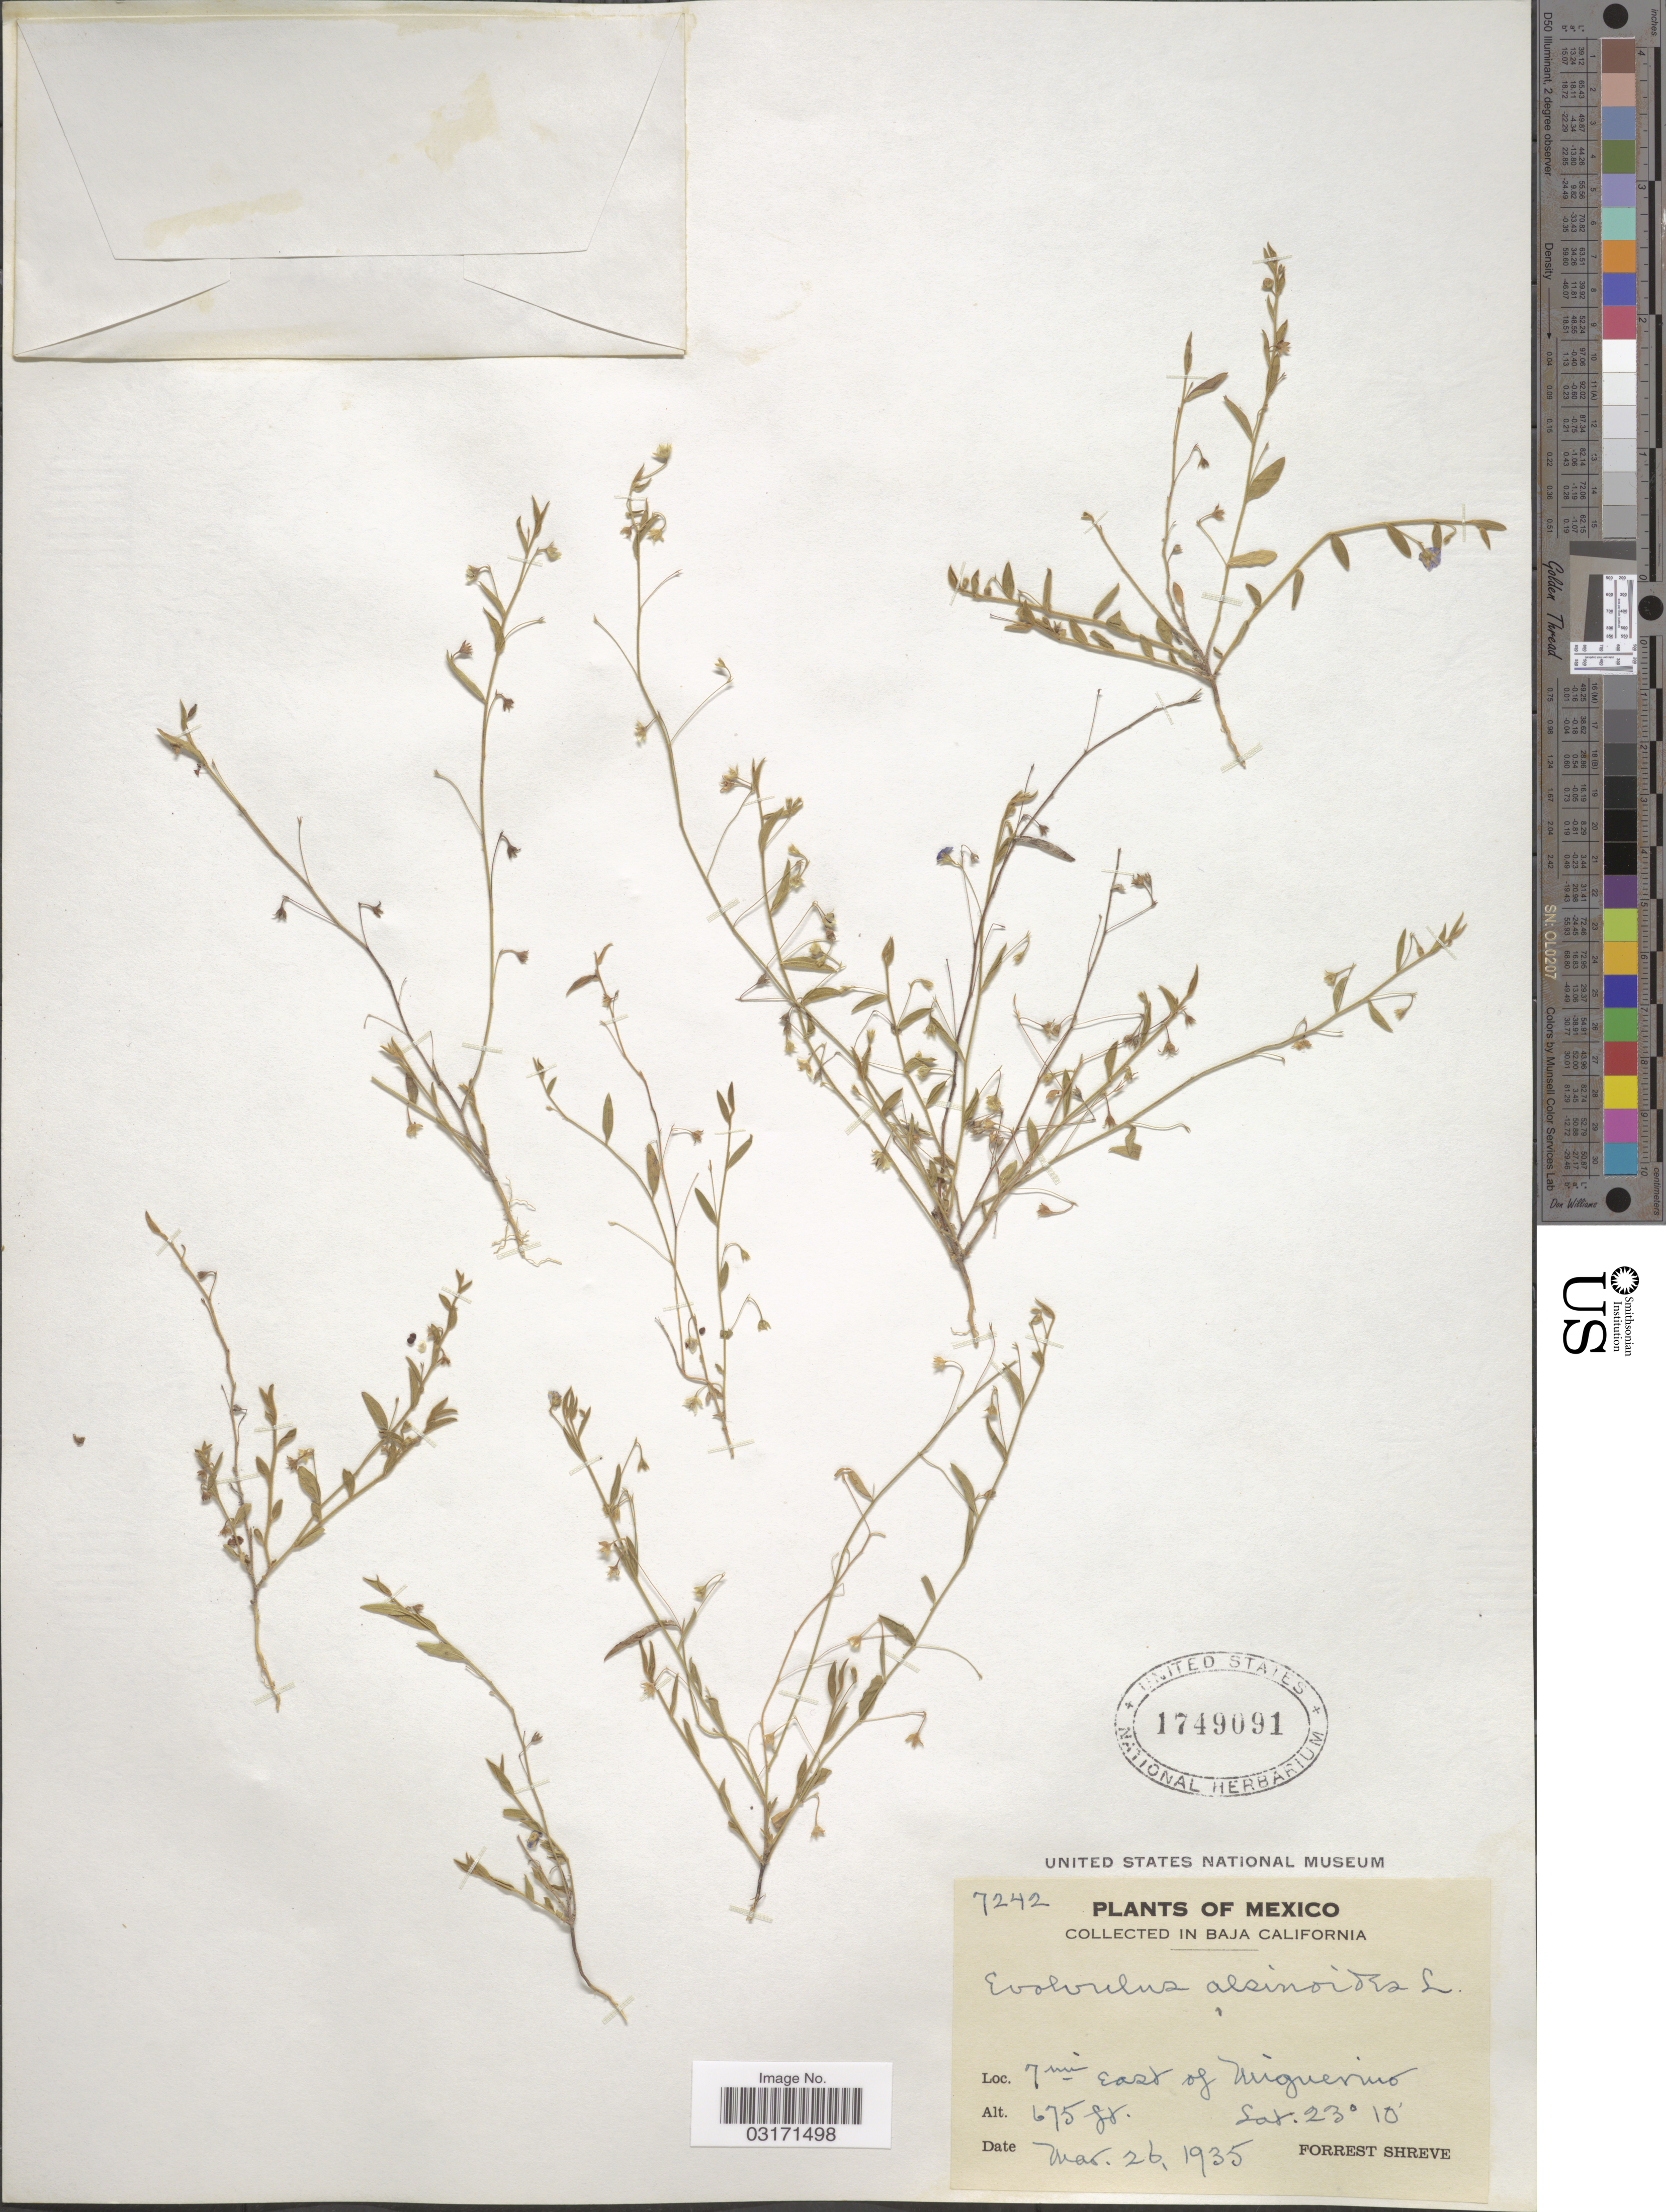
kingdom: Plantae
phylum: Tracheophyta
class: Magnoliopsida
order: Solanales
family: Convolvulaceae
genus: Evolvulus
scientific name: Evolvulus alsinoides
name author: (L.) L.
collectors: F. Shreve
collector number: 7242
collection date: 1935-03-26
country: Mexico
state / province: Baja California Sur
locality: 7 mi east of Miguerino.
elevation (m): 206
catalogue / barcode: US 1749091